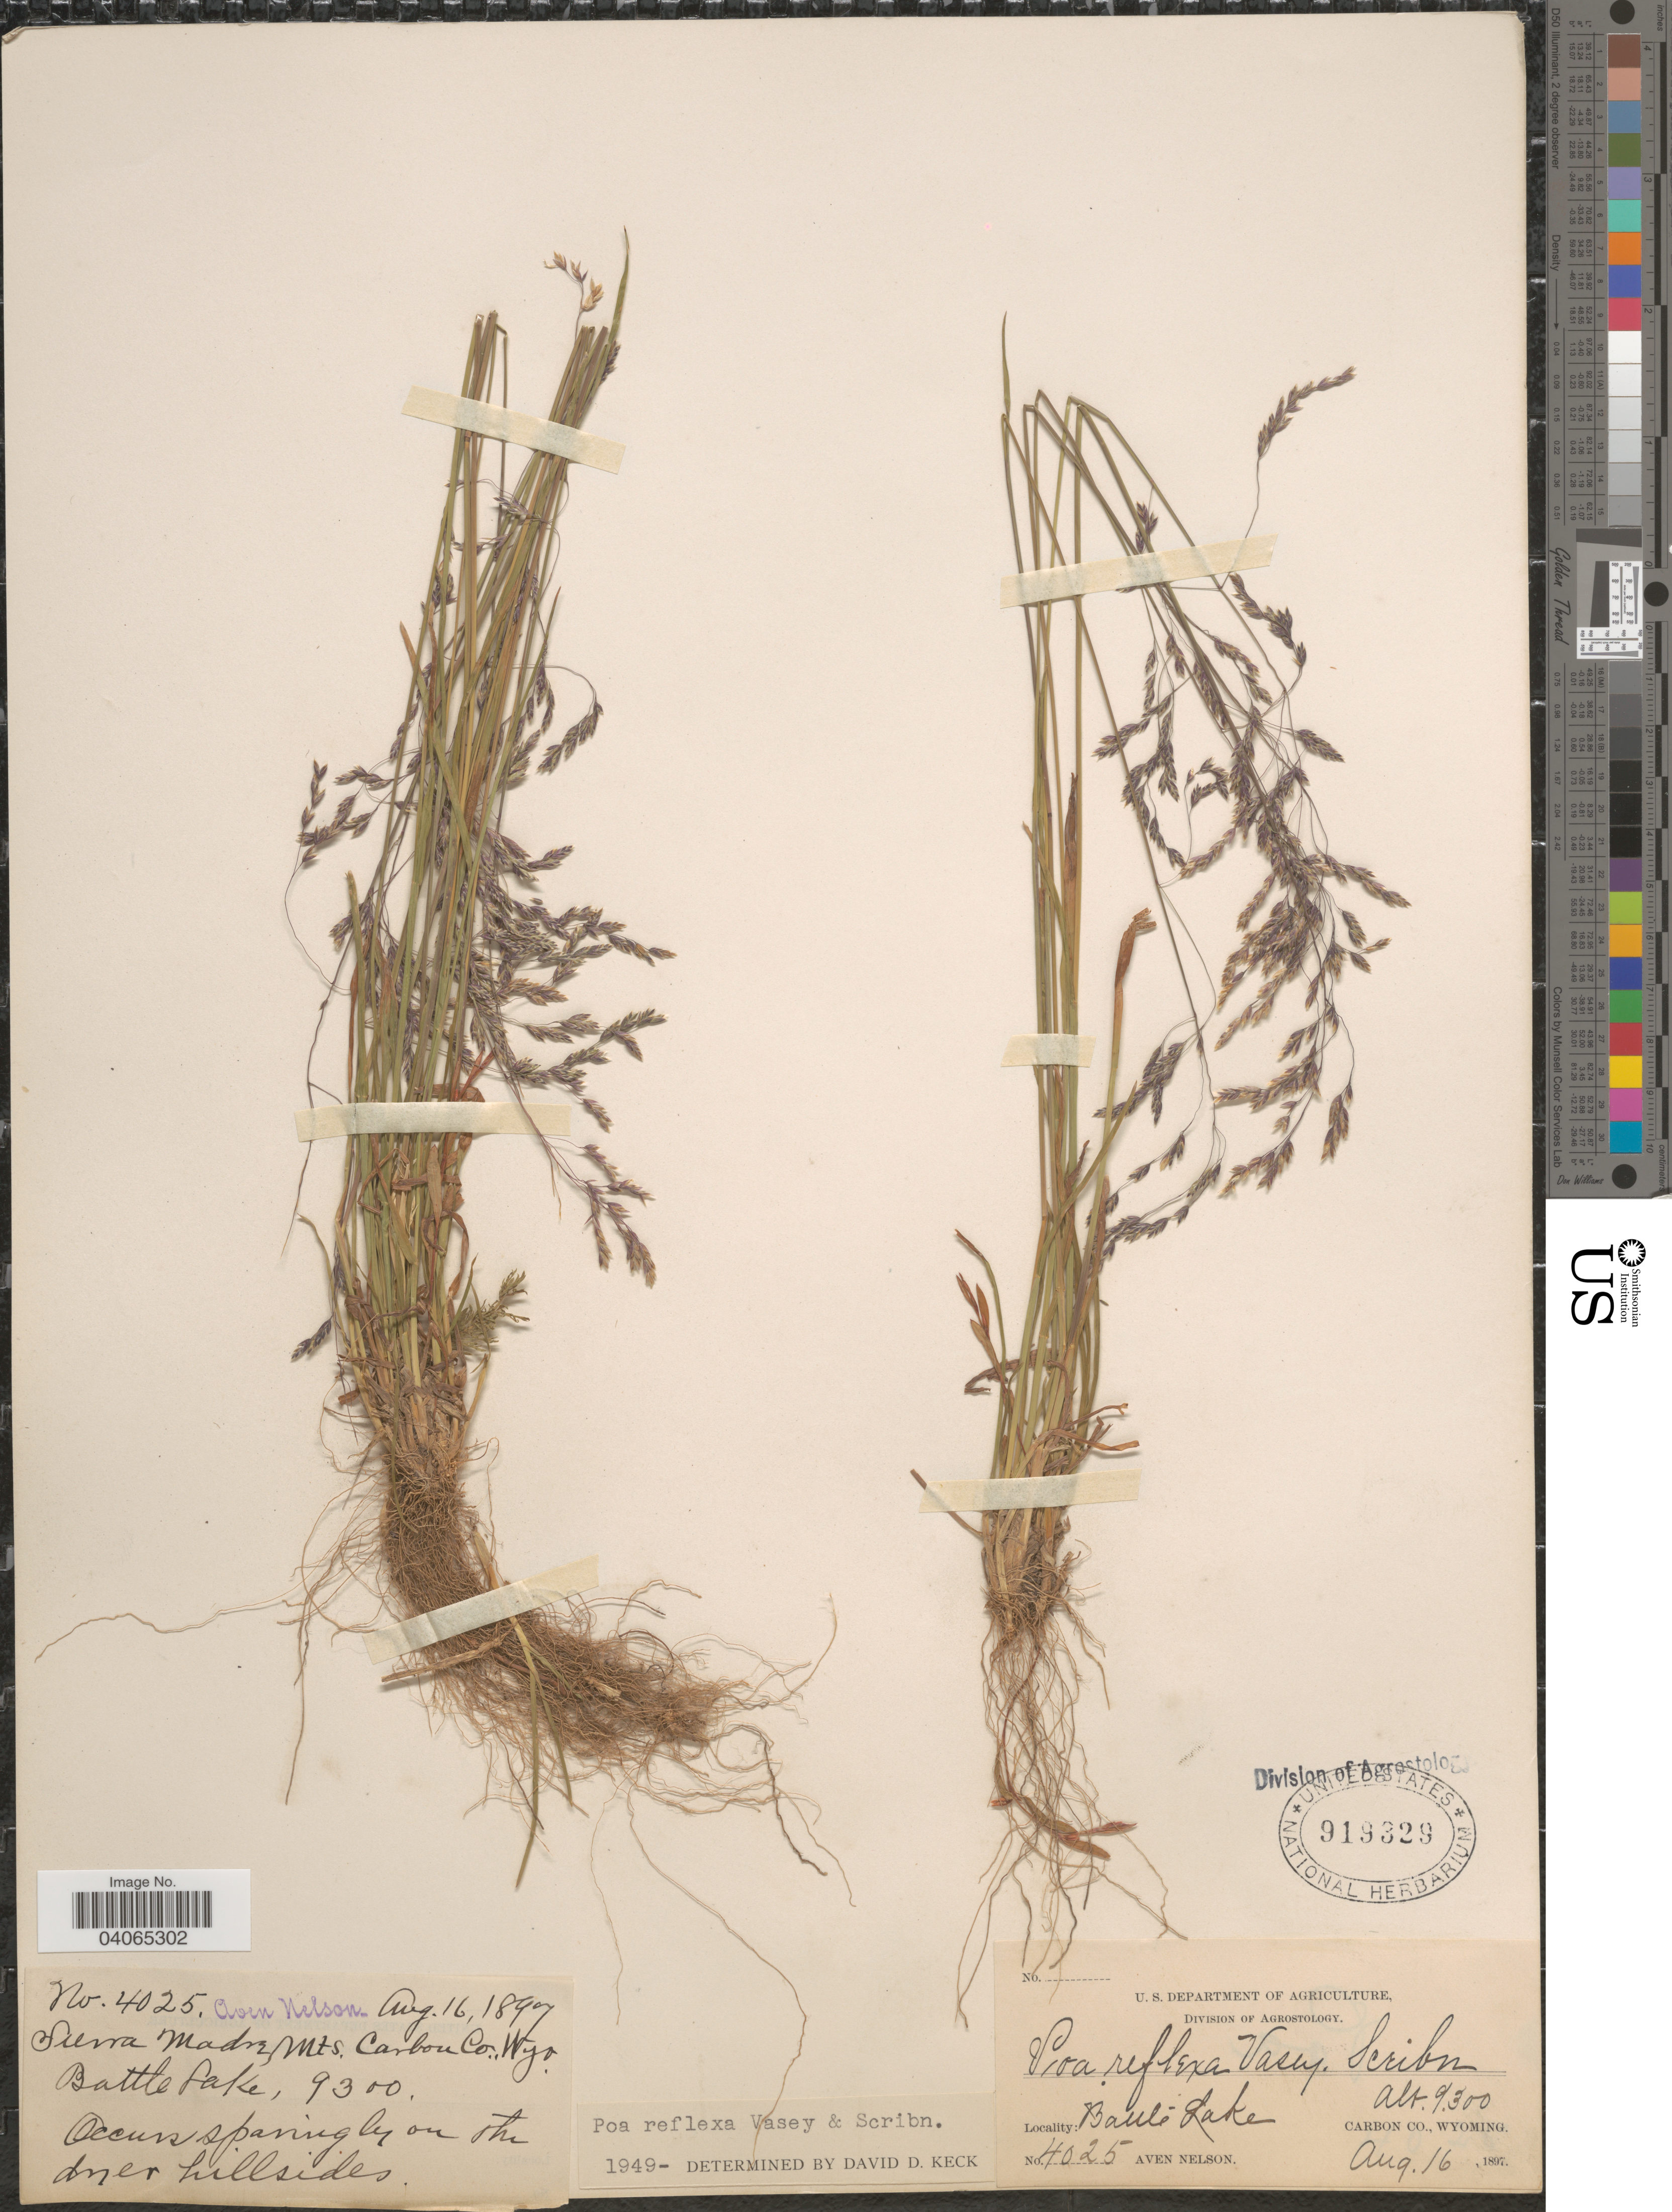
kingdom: Plantae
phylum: Tracheophyta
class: Liliopsida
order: Poales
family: Poaceae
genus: Poa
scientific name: Poa reflexa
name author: Vasey & Scribn.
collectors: A. Nelson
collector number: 4025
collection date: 1897-08-16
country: United States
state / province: Wyoming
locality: Sierra Madre Mts. Carbon Co. Battle Lake. Occurs sparingly on the dryer hillsides.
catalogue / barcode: US 919329